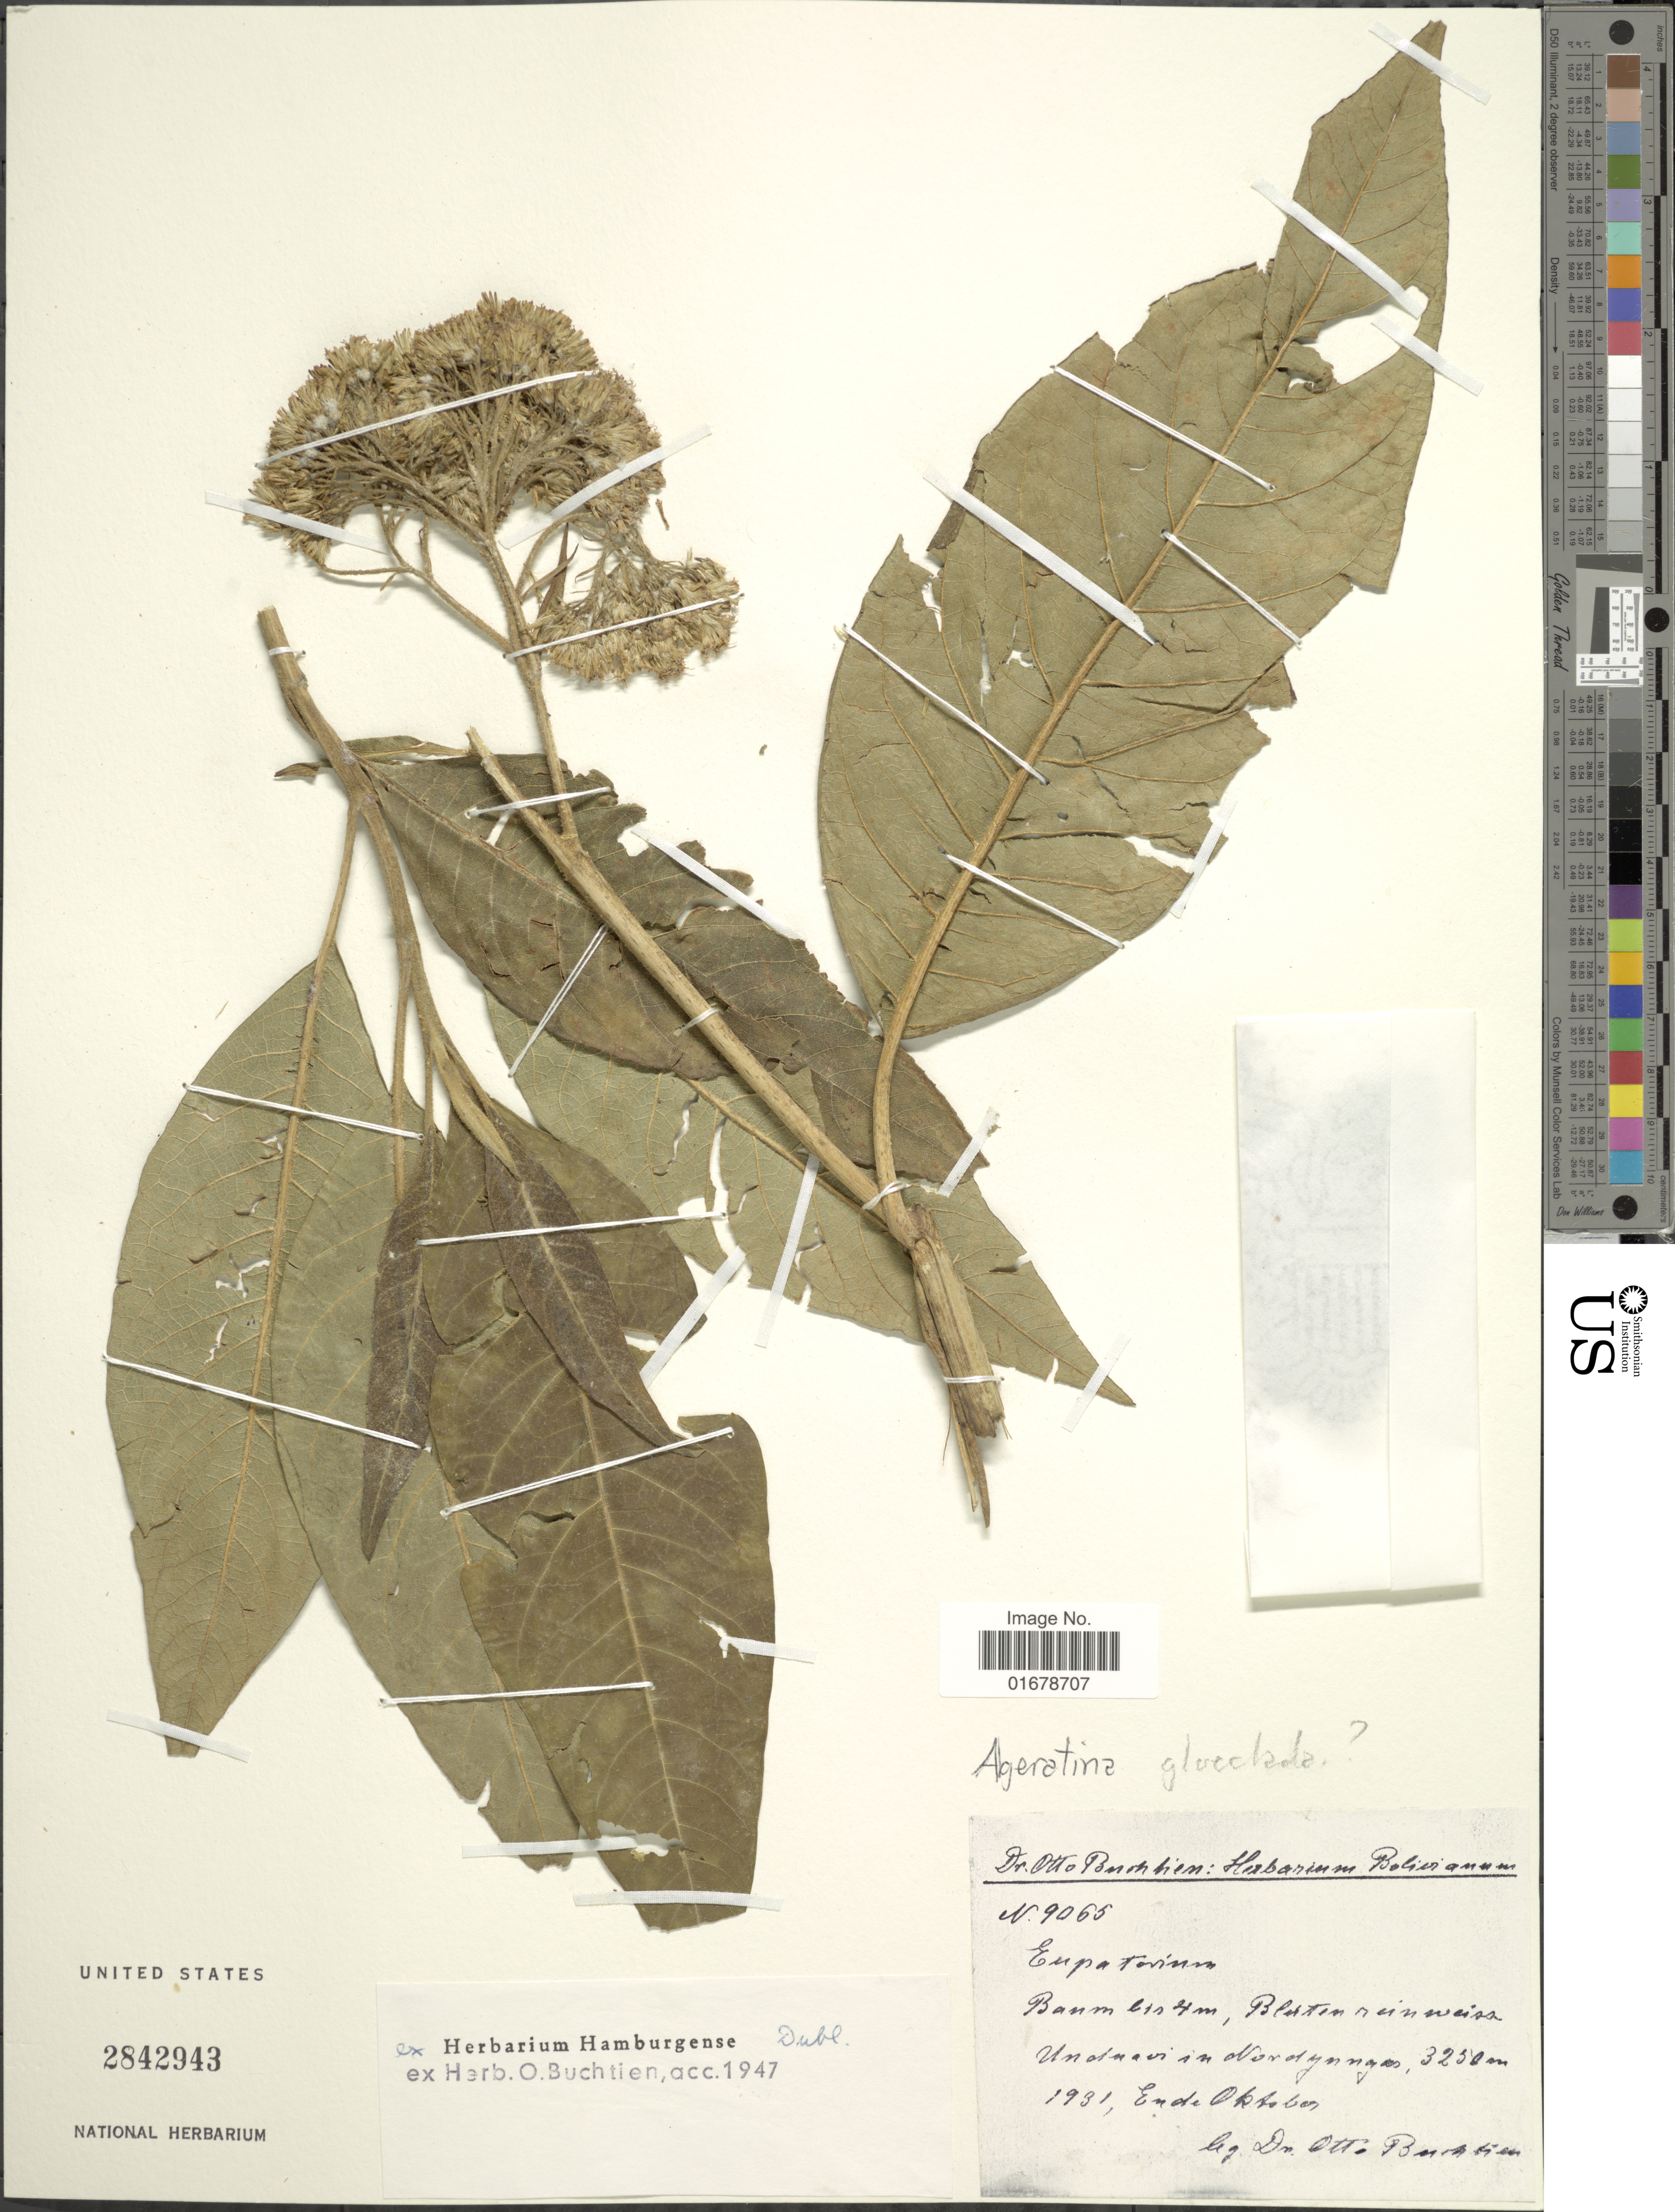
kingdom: Plantae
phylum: Tracheophyta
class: Magnoliopsida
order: Asterales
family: Asteraceae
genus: Ageratina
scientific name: Ageratina gloeoclada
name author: (B.L. Rob.) R.M. King & H. Rob.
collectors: O. Buchtien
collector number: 9065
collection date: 1931-10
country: Bolivia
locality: Baum bis 4 m. Blurten ruinweisa, Unduavi in Nordyungas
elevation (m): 3250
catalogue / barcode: US 2842943